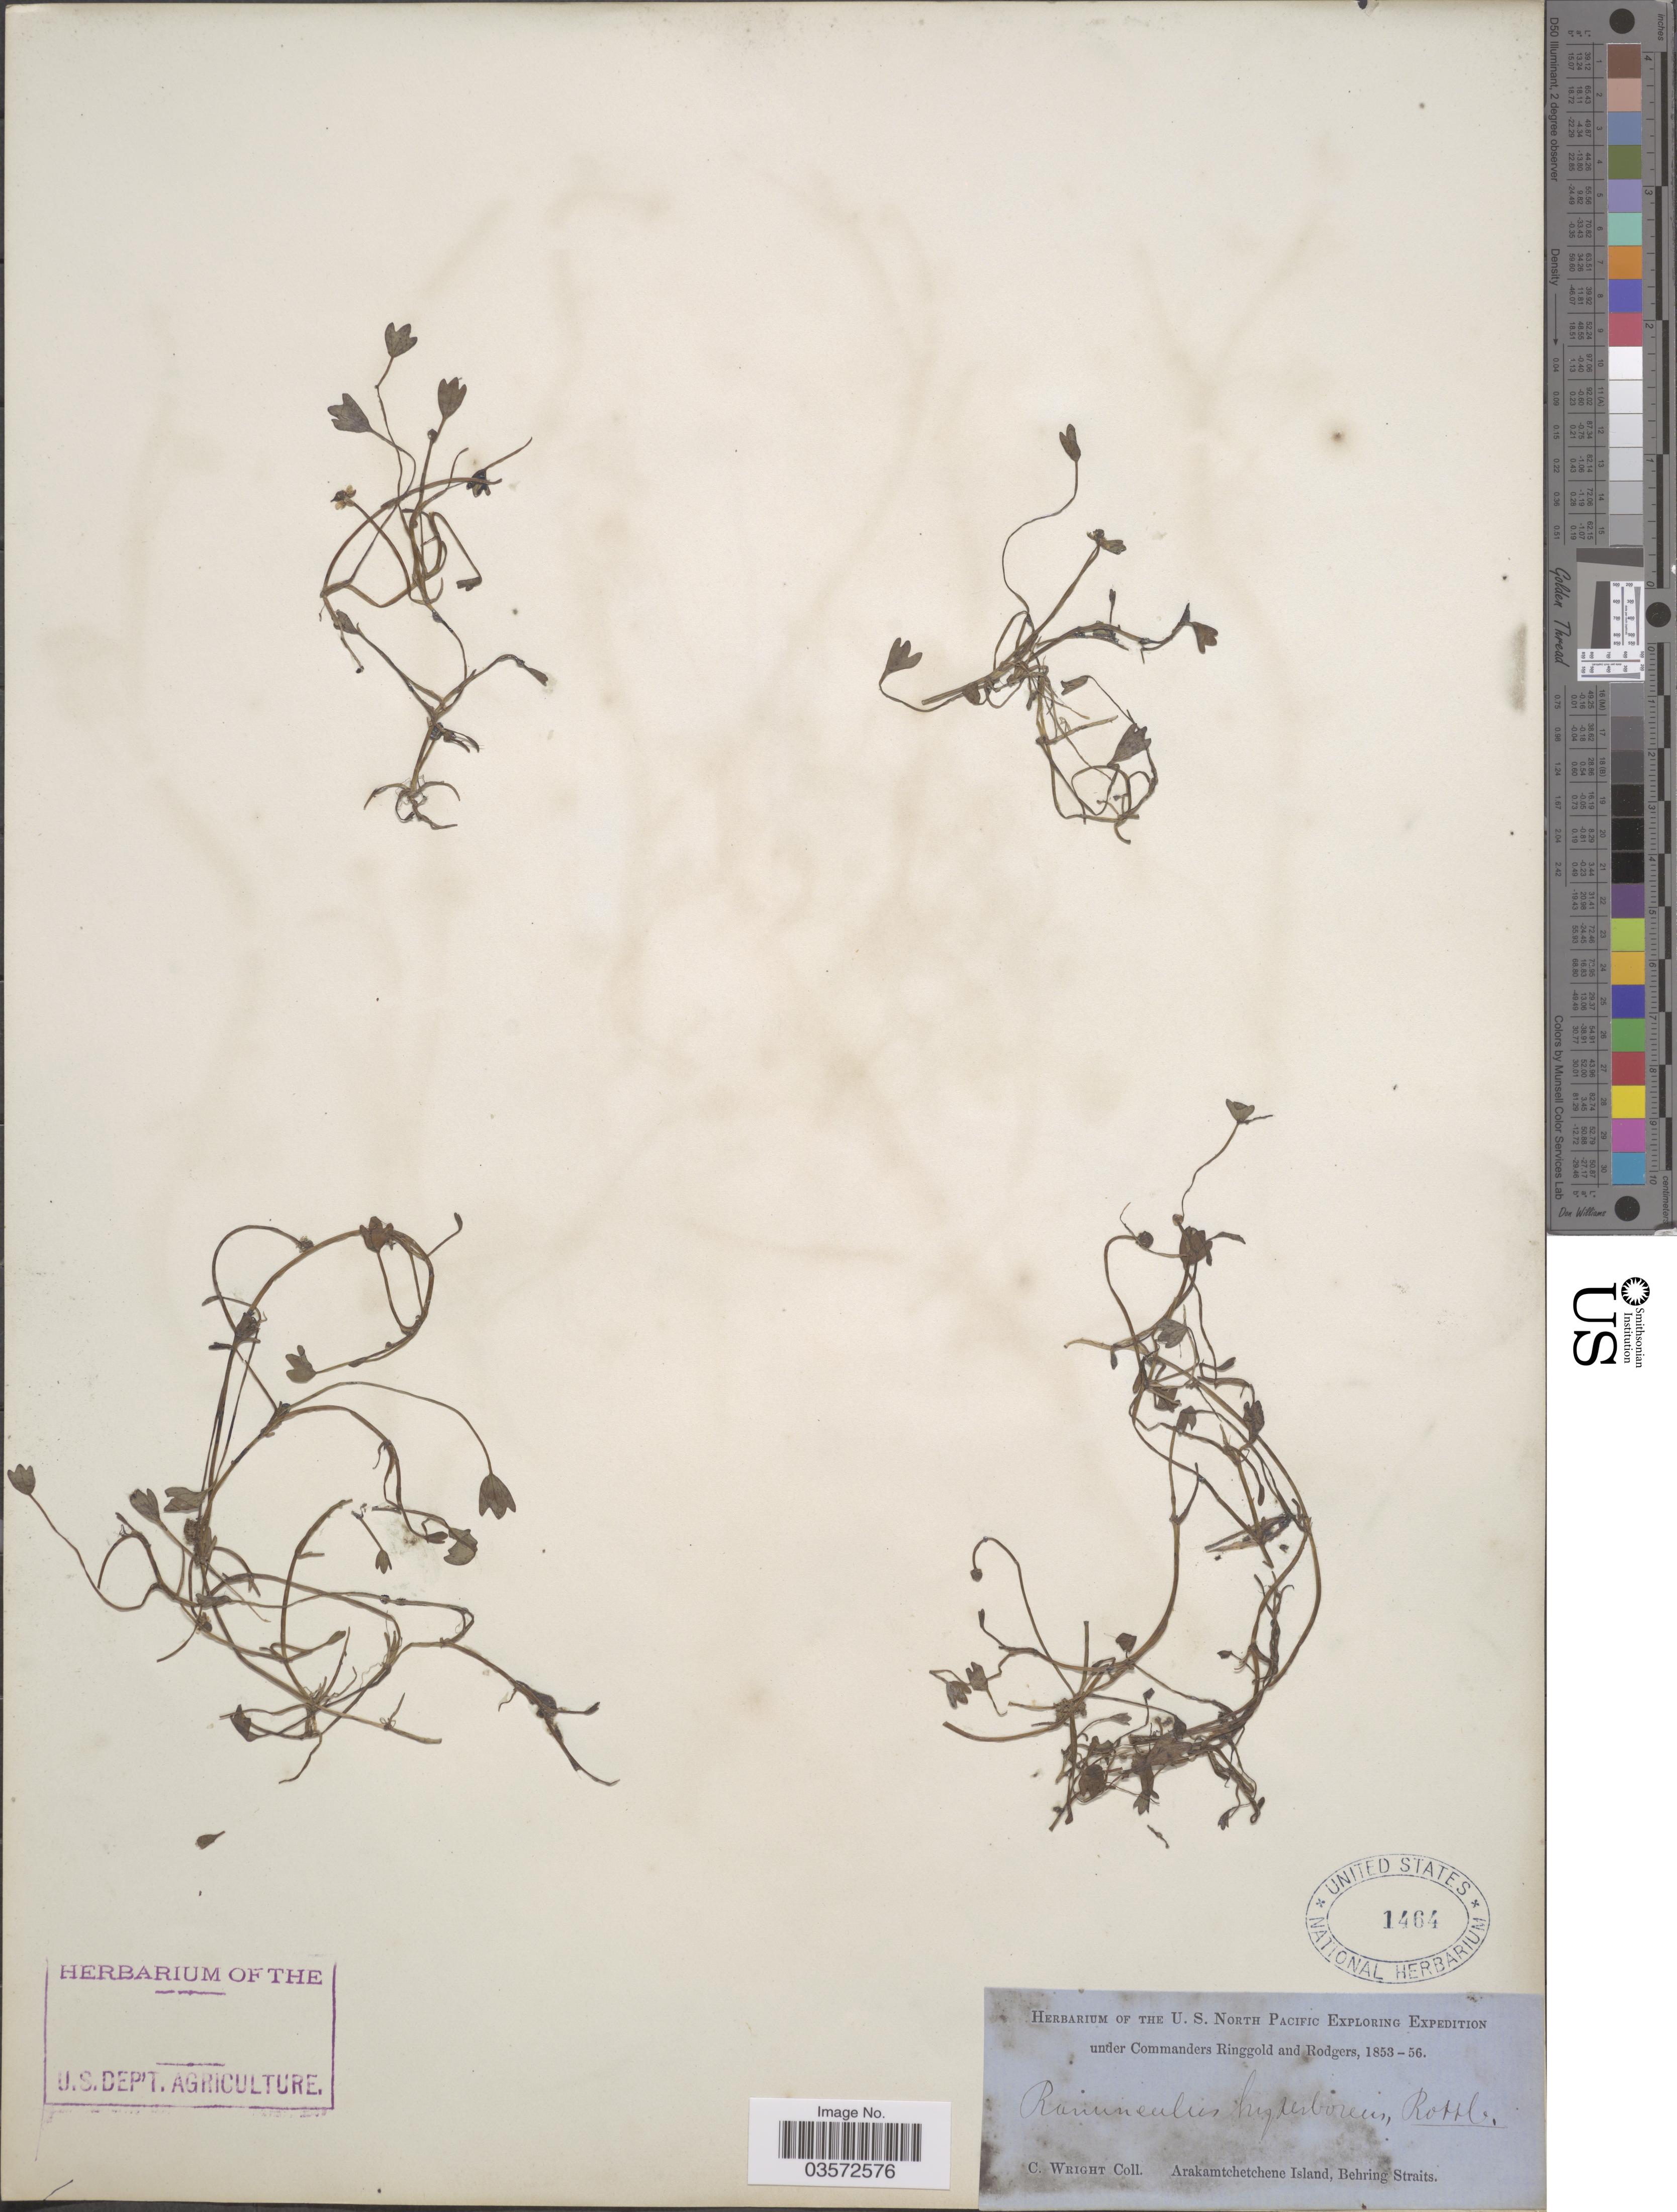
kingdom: Plantae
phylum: Tracheophyta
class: Magnoliopsida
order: Ranunculales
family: Ranunculaceae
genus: Ranunculus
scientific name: Ranunculus hyperboreus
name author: Rottb.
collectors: C. Wright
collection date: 1853/1856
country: Russian Federation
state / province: Chukotka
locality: Arakamtchetchene Island, Behring Straits.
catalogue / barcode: US 1464